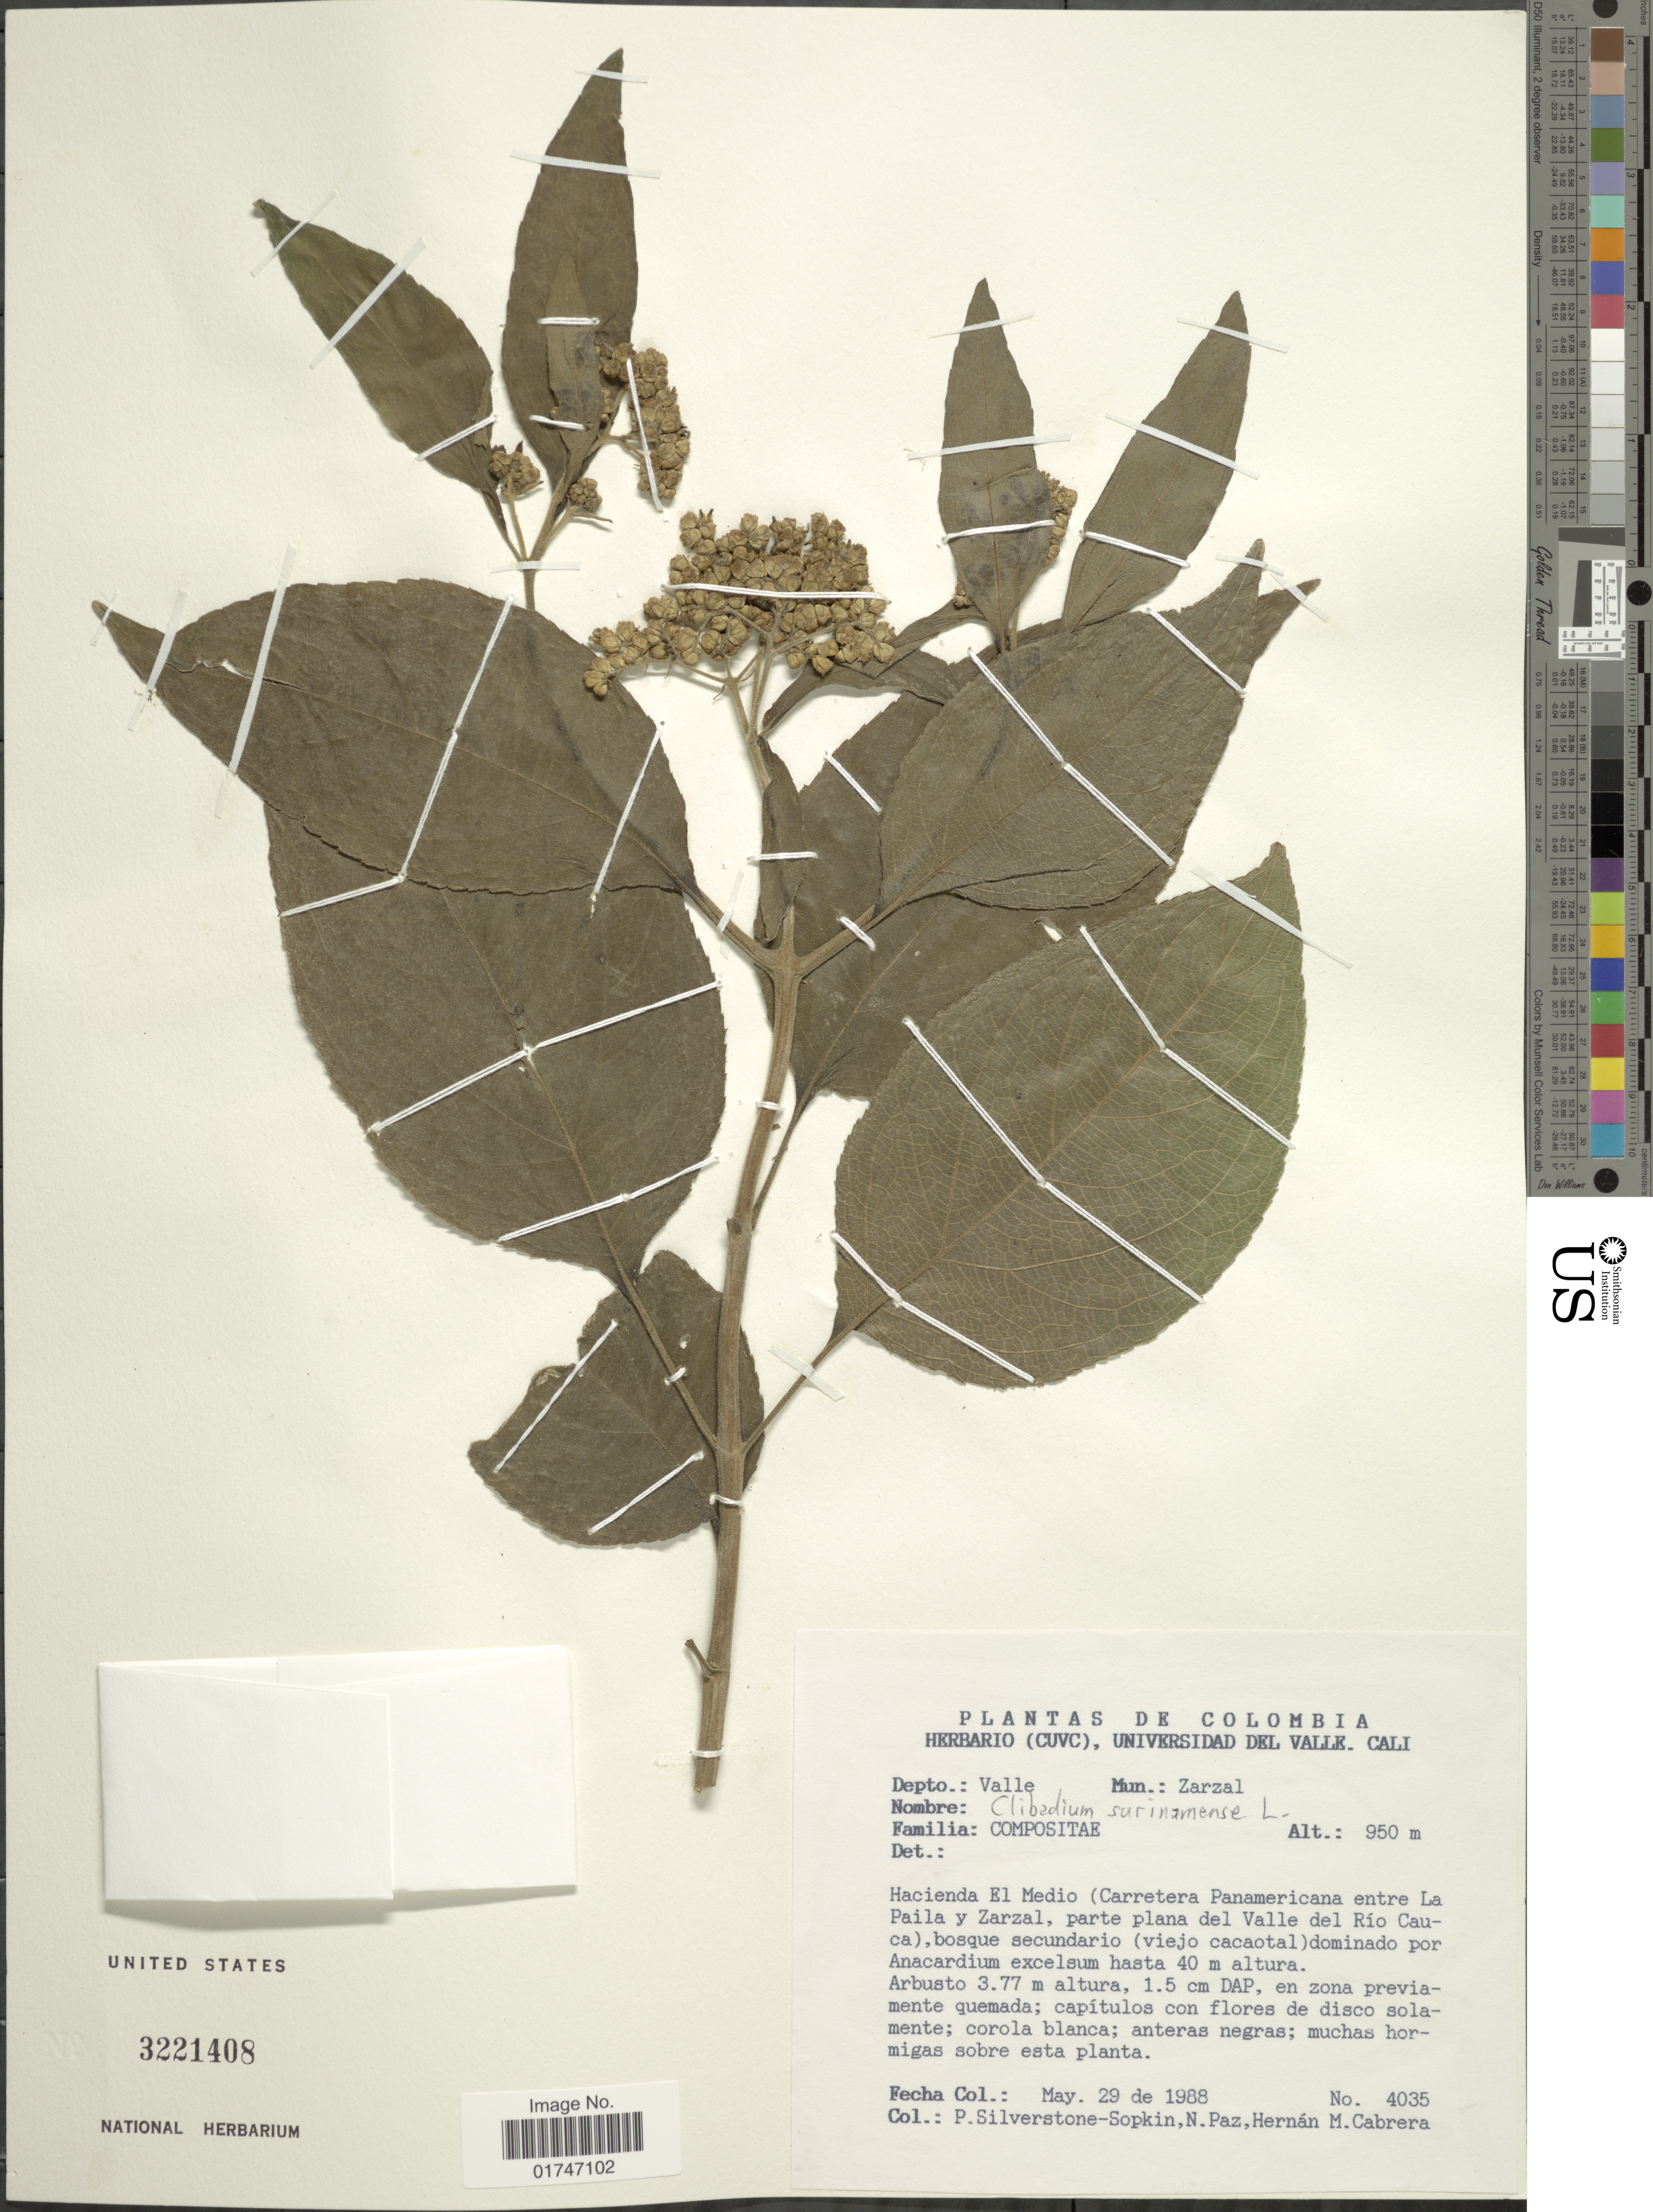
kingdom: Plantae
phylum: Tracheophyta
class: Magnoliopsida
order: Asterales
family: Asteraceae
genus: Clibadium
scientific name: Clibadium surinamense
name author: L.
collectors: P. A. Silverstone-Sopkin, N. Paz & H. Cabrera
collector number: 4035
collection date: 1988-05-29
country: Colombia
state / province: Valle del Cauca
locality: Depto.: Valle. Mun.: Zarzal. Hacienda El Medio (Carretera Panamericana entre La Paila y Zarzal, parte plana del Valle del Rio Cauca)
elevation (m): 950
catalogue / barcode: US 3221408